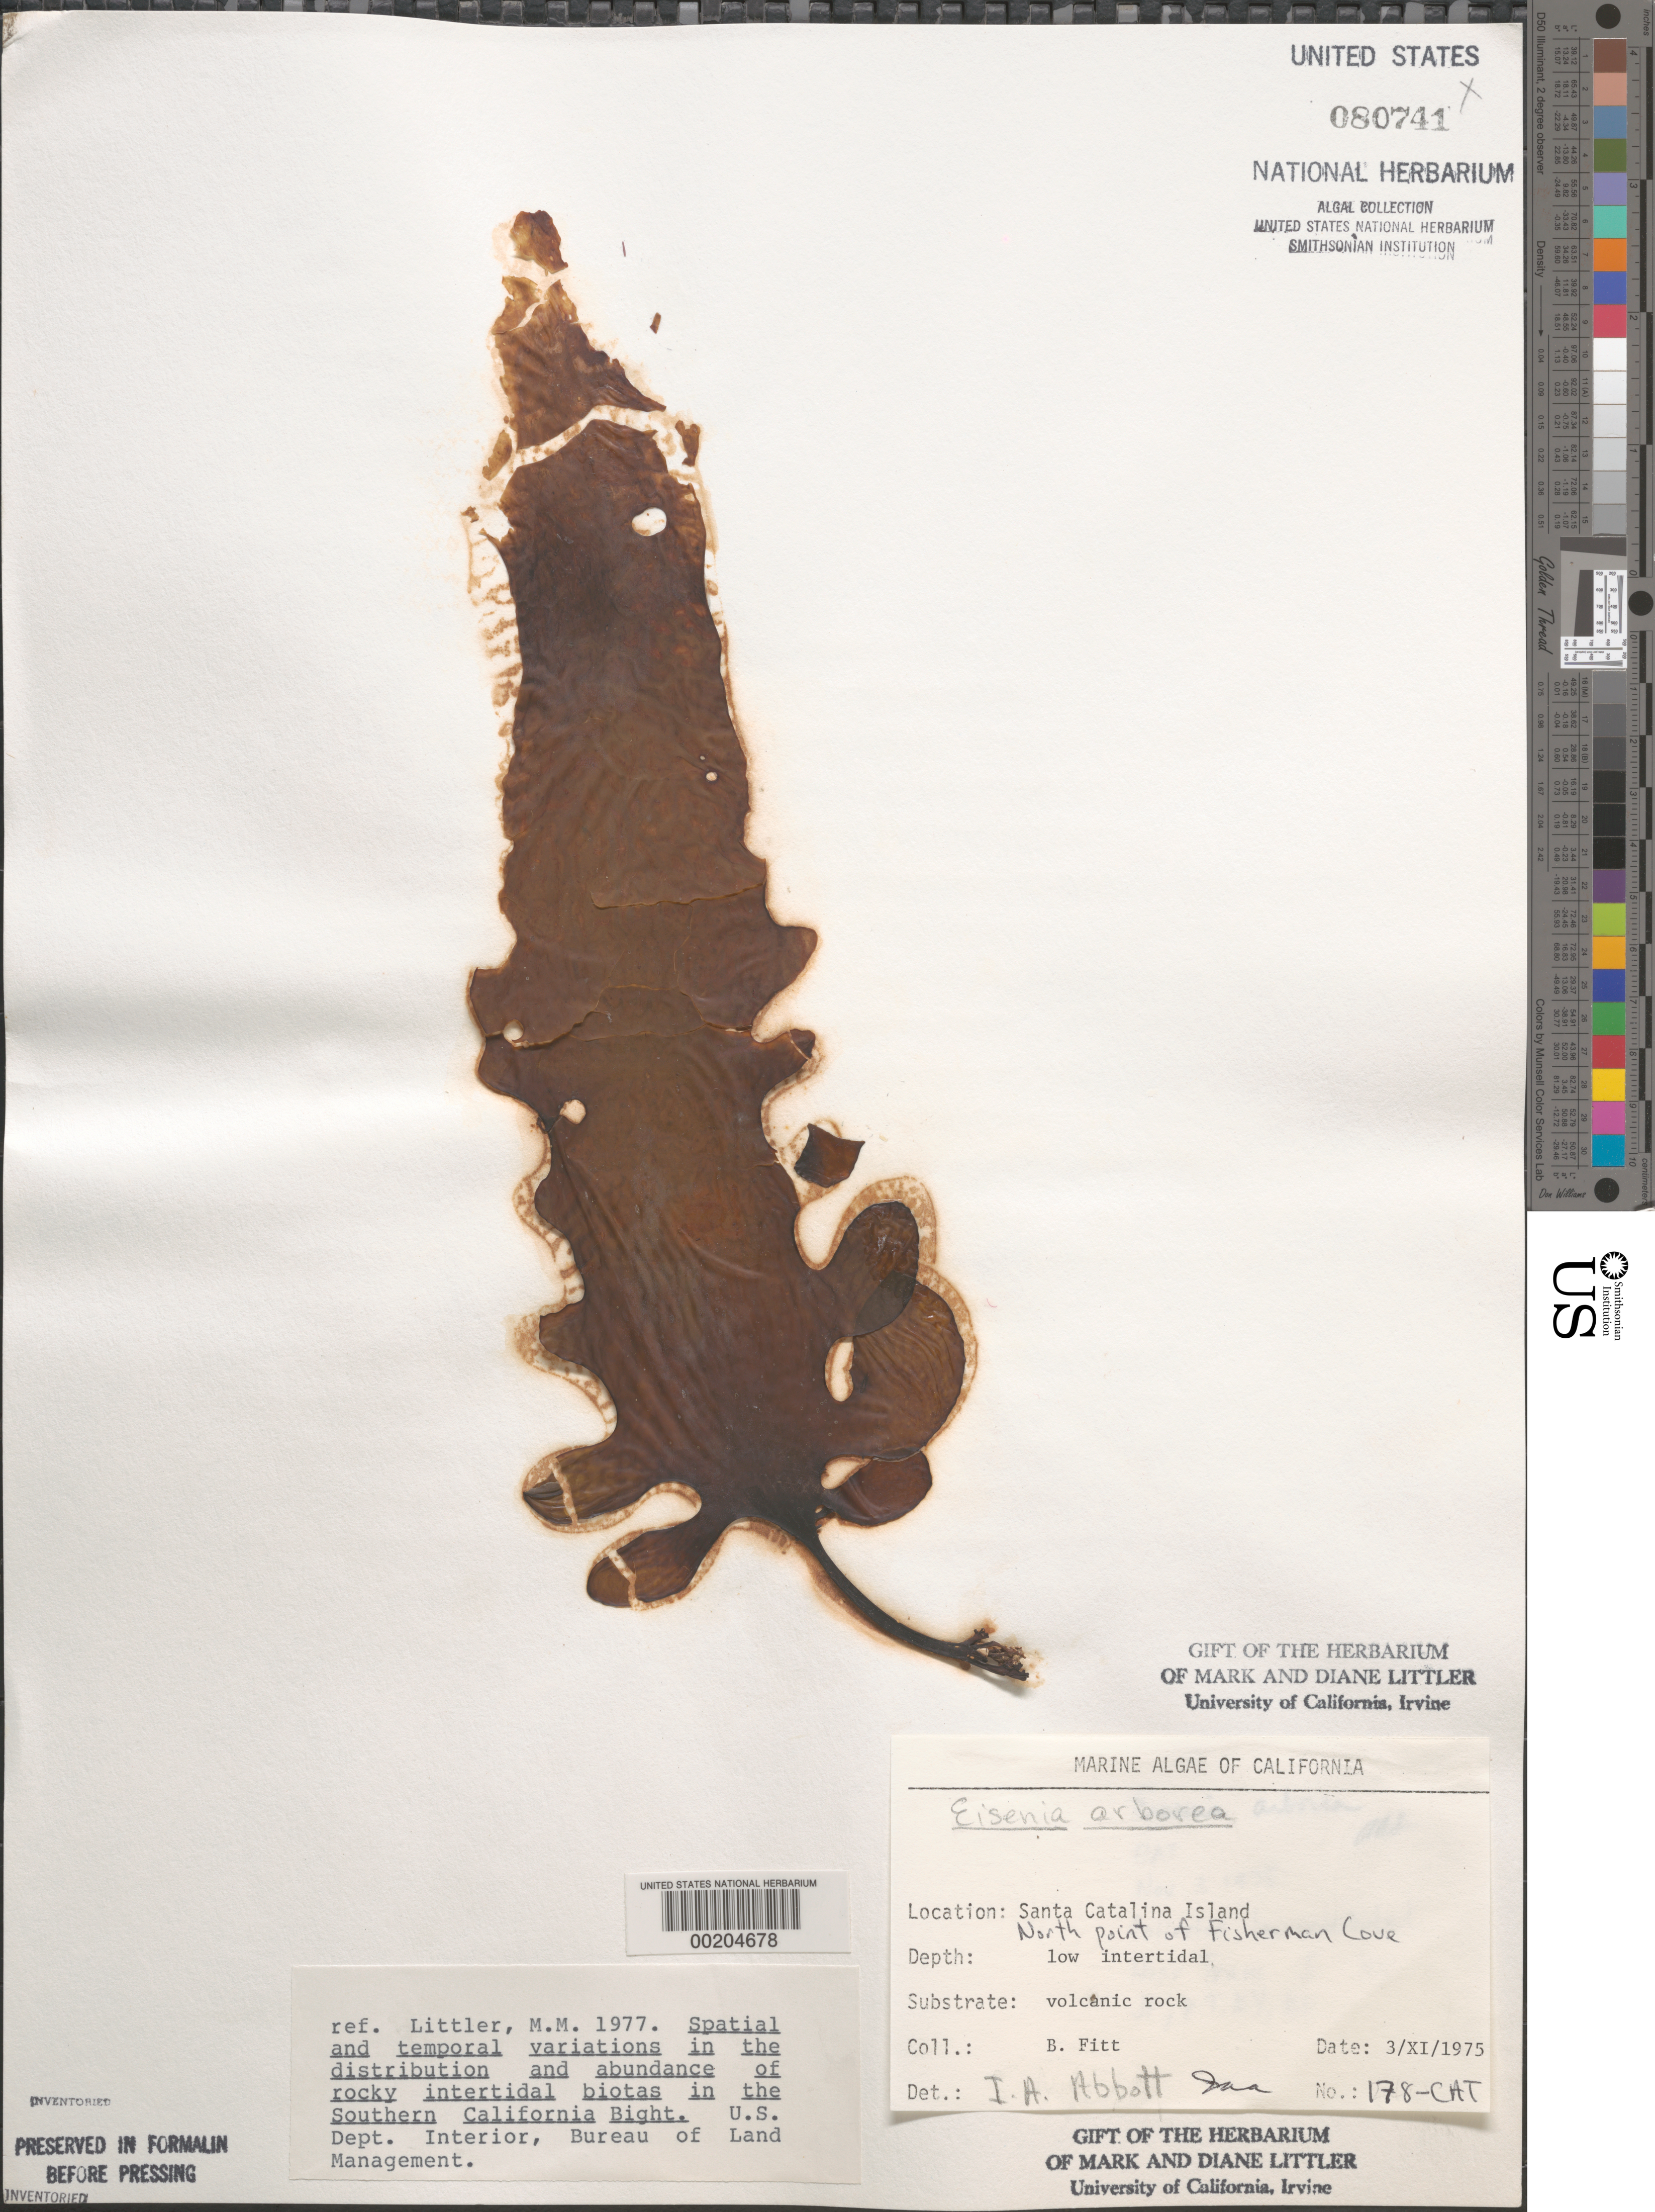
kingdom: Chromista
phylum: Ochrophyta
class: Phaeophyceae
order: Laminariales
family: Lessoniaceae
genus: Eisenia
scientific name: Eisenia arborea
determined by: Abbott, Isabella A.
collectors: W. Fitt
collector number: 178-cat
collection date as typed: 03 Nov 1975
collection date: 1975-11-03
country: United States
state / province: California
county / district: Los Angeles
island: Santa Catalina Island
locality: Fishermen Cove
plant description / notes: BLM-SOCALBIGHT Rocky Intertidal Survey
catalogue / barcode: US 80741